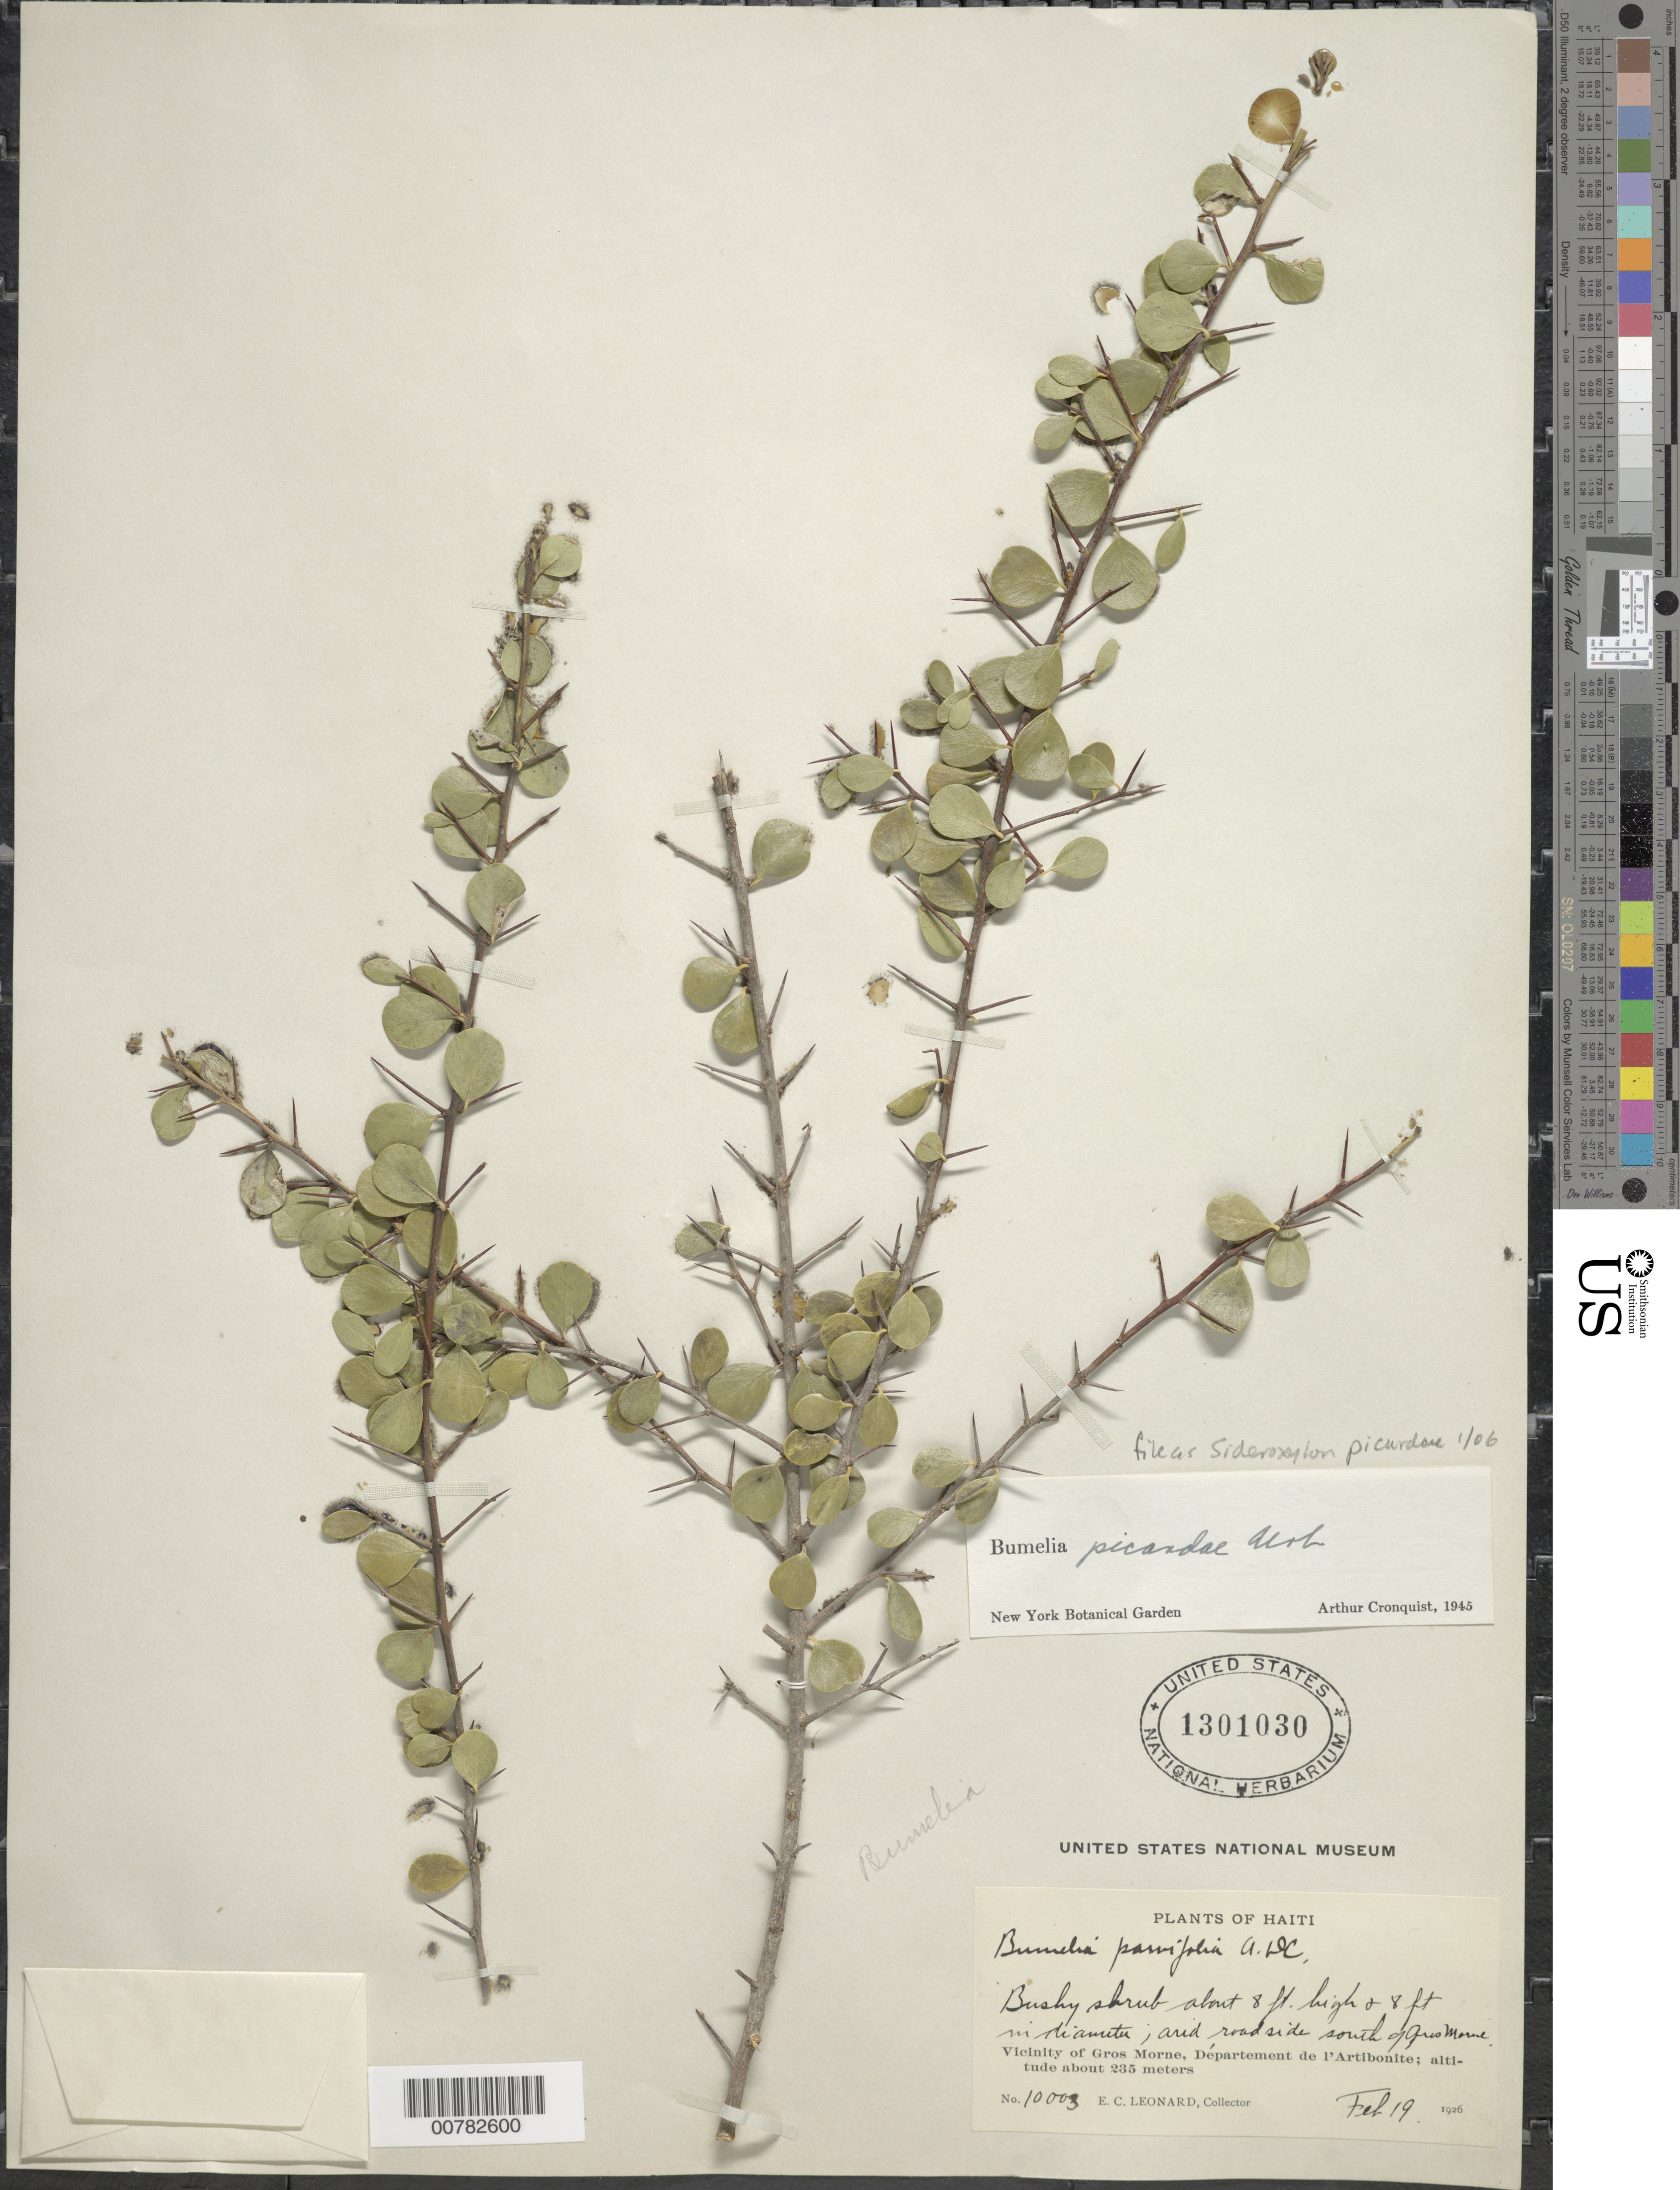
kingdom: Plantae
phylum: Tracheophyta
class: Magnoliopsida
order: Ericales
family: Sapotaceae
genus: Sideroxylon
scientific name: Sideroxylon picardae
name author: (Urb.) T.D. Penn.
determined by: Cronquist, A. J.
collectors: E. C. Leonard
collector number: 10003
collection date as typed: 19 Feb 1926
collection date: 1926-02-19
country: Haiti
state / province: Artibonite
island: Hispaniola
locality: Vicinity of Gros Morne, south of Gros Morne.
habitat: Arid roadside.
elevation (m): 235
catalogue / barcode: US 1301030